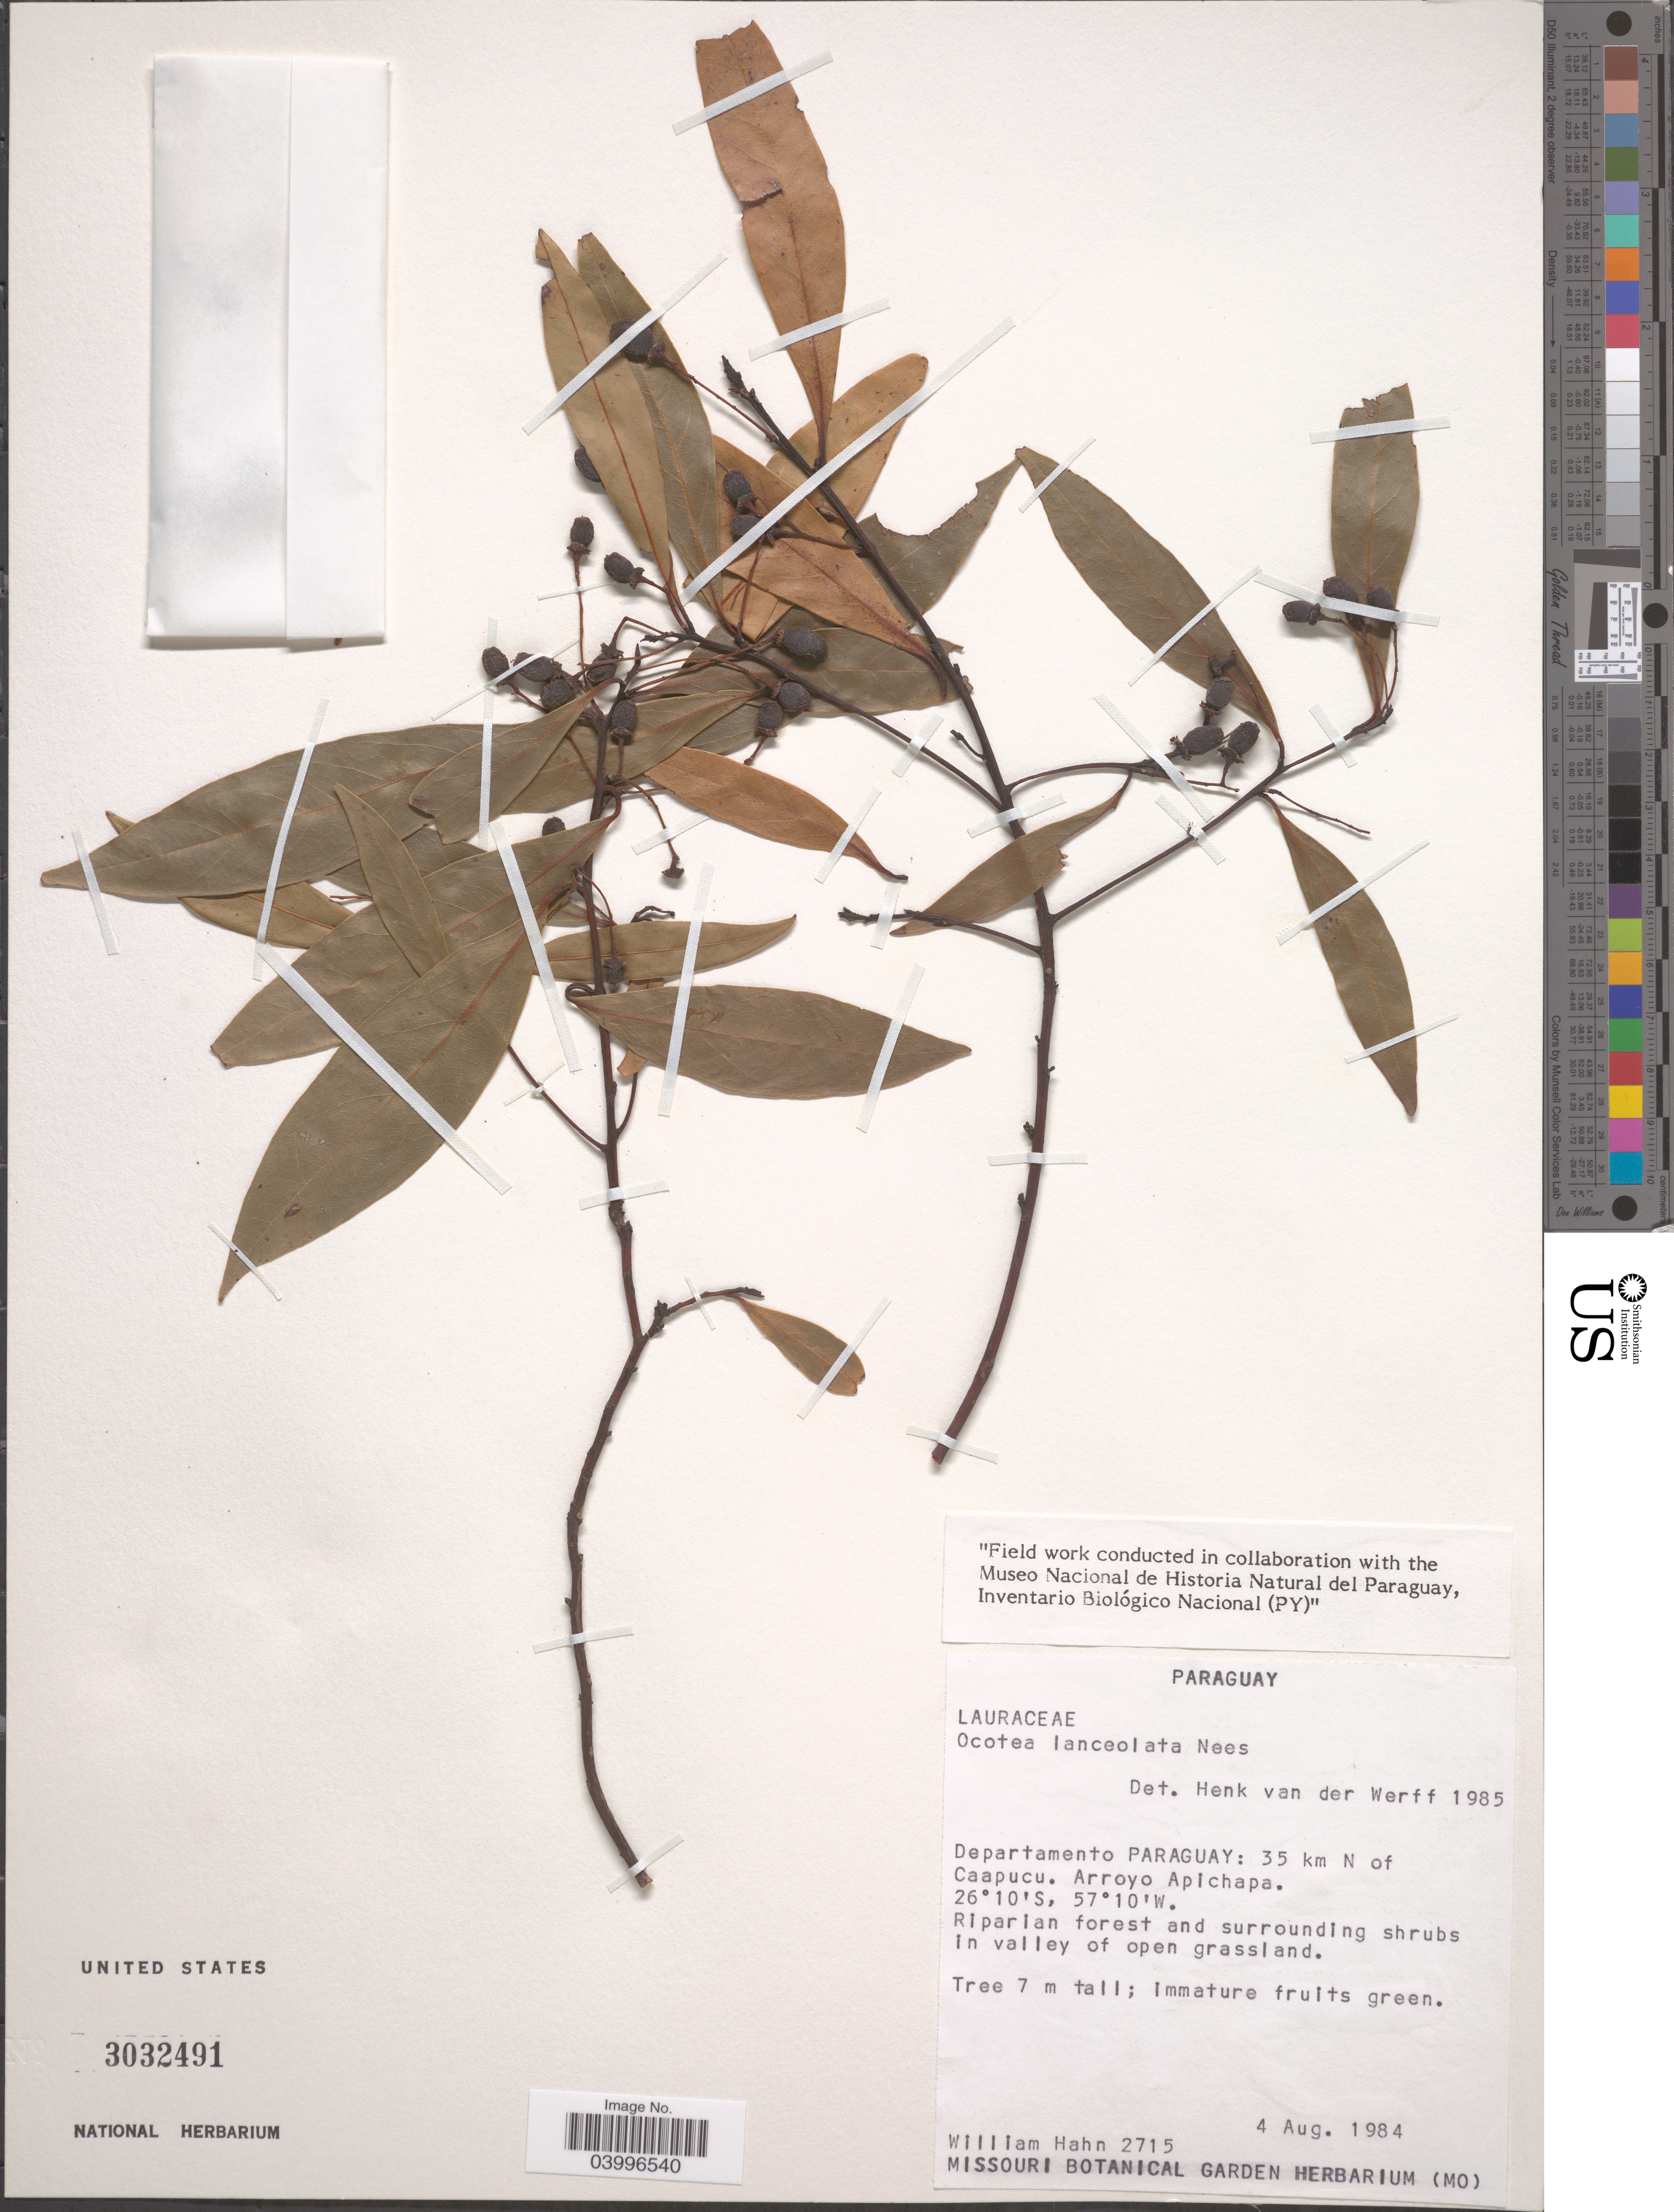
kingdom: Plantae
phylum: Tracheophyta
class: Magnoliopsida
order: Laurales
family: Lauraceae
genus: Ocotea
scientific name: Ocotea lanceolata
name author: Nees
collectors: W. J. Hahn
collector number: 2715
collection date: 1984-08-04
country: Paraguay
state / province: Paraguari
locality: Departamento Paraguay: 35 km N of Caapucu. Arroyo Apichapa.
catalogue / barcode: US 3032491